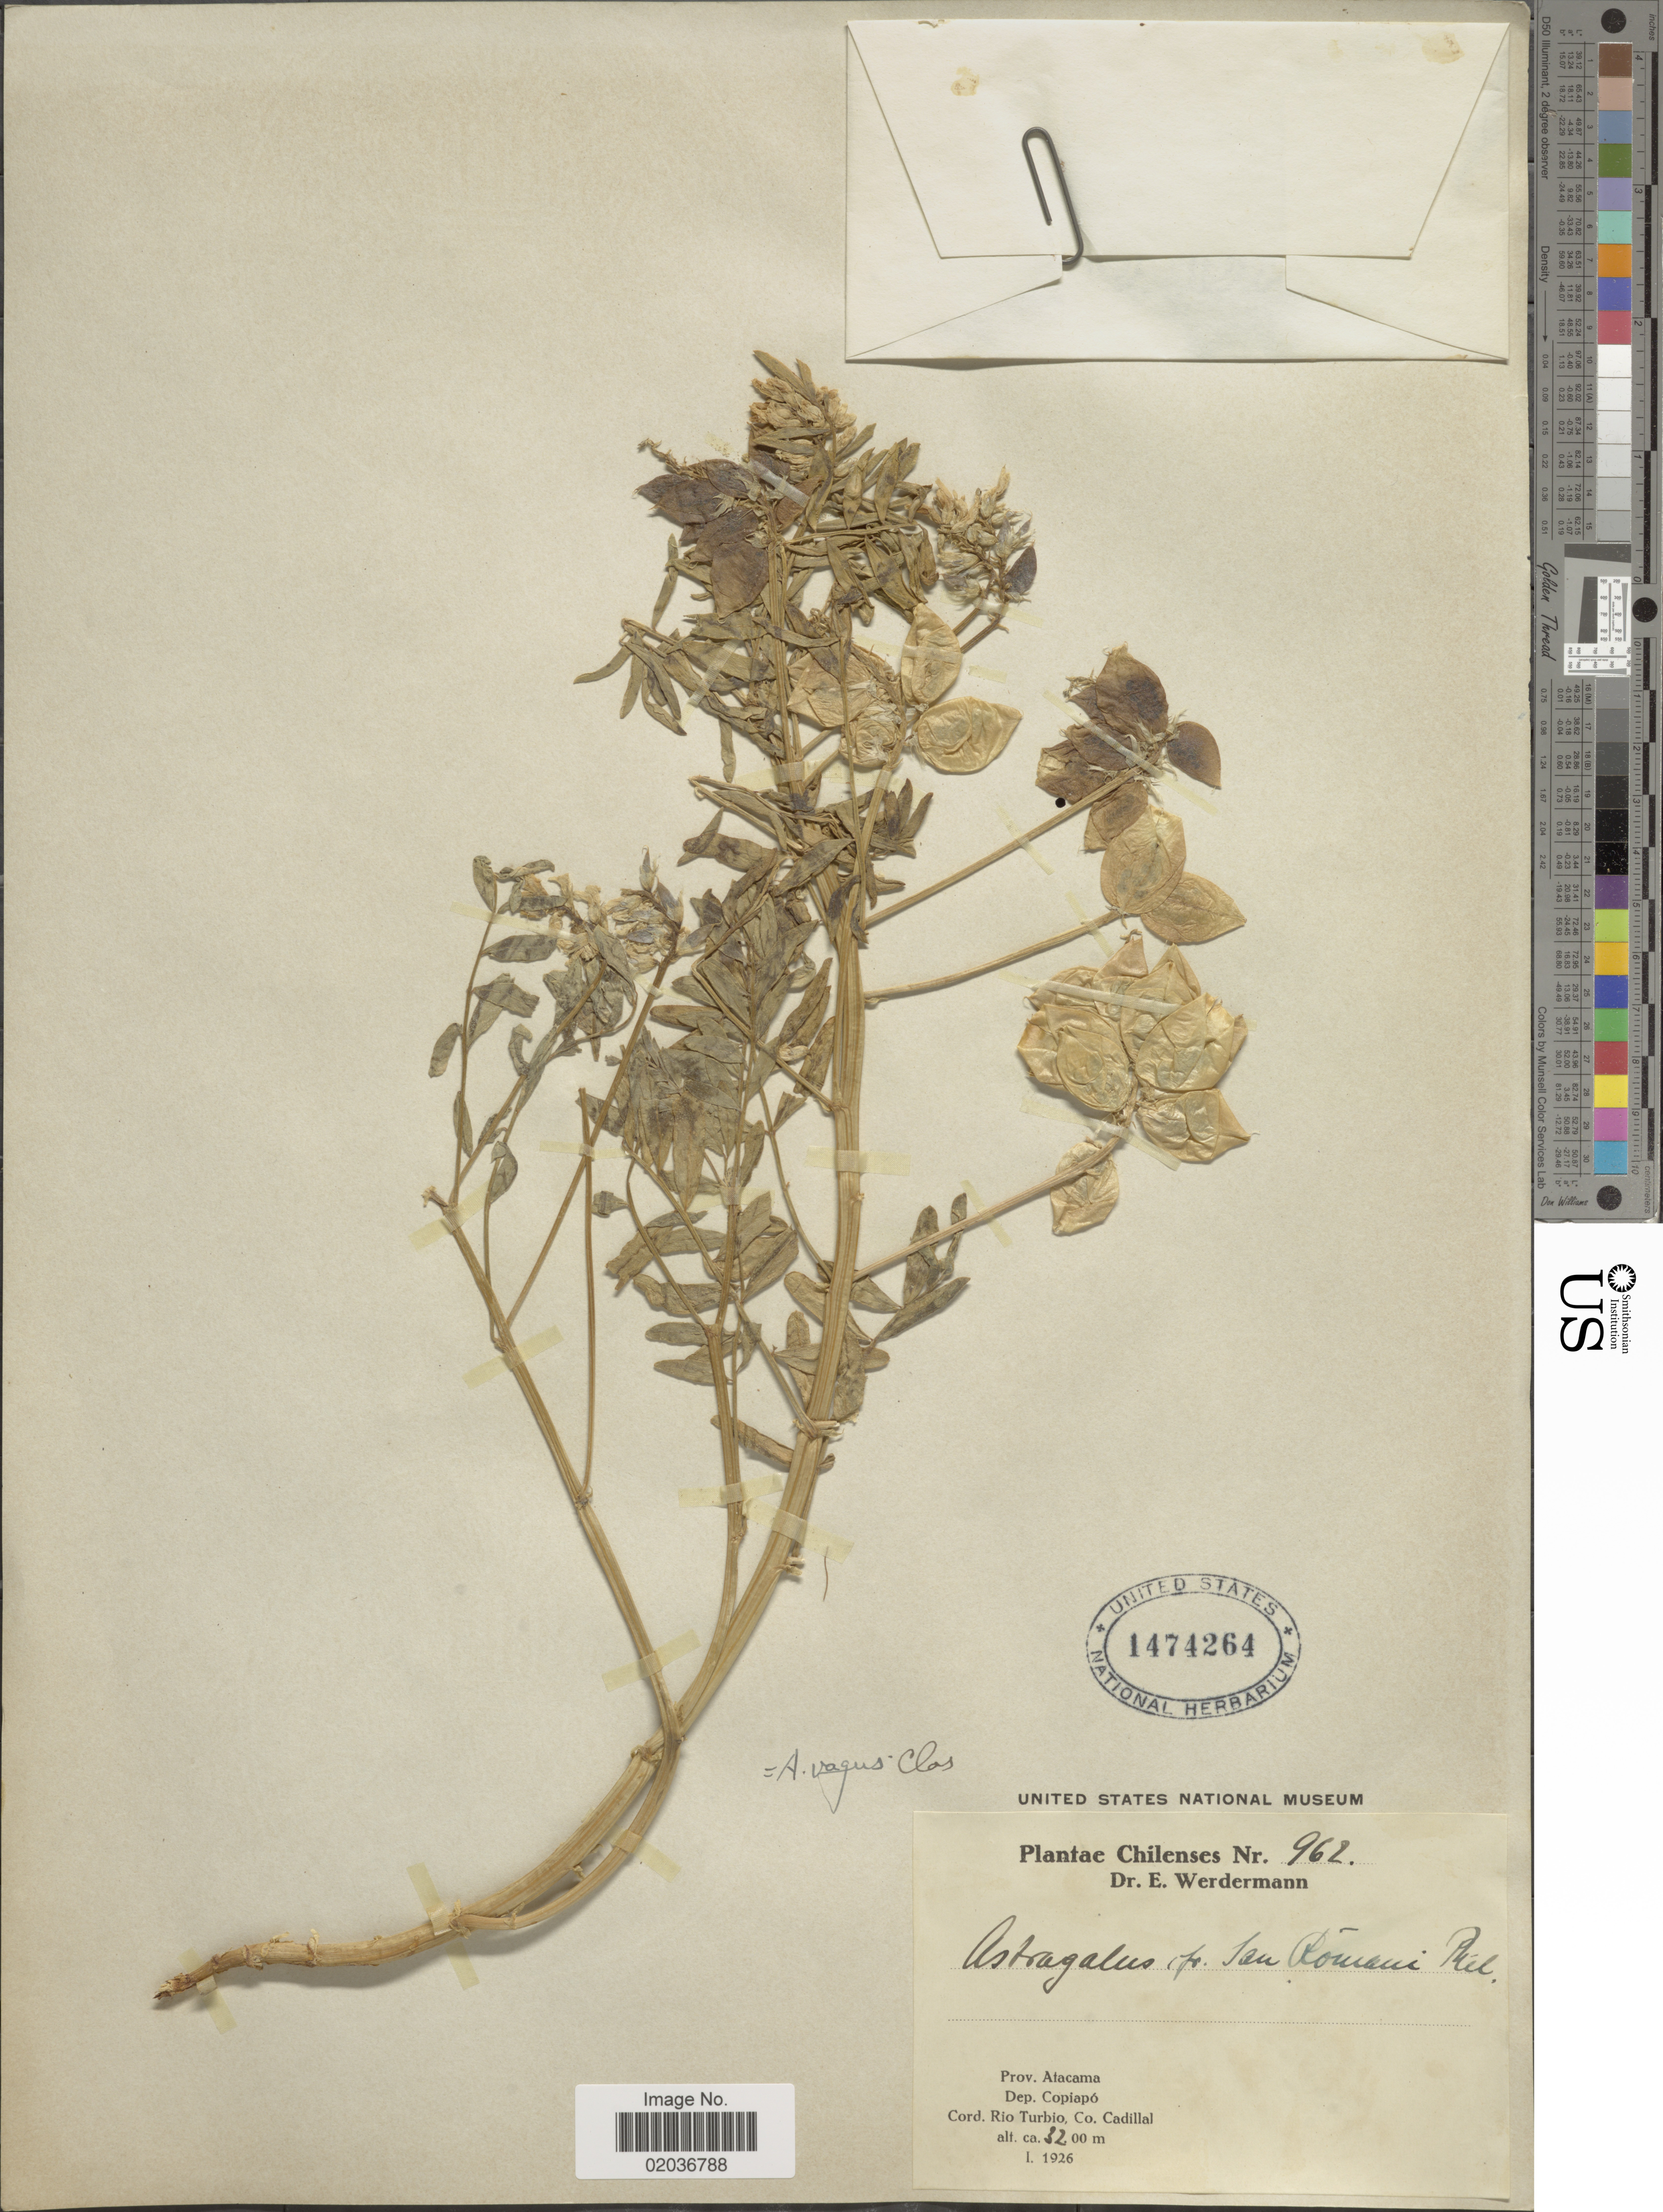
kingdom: Plantae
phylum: Tracheophyta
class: Magnoliopsida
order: Fabales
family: Fabaceae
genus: Astragalus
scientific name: Astragalus vagus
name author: Reiche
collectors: E. Werdermann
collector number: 962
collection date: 1926-01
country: Chile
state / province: Atacama (III)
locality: Dep. Copiapó, Cord. Rio Turbio, Co Cadillal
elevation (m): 3200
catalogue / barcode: US 1474264